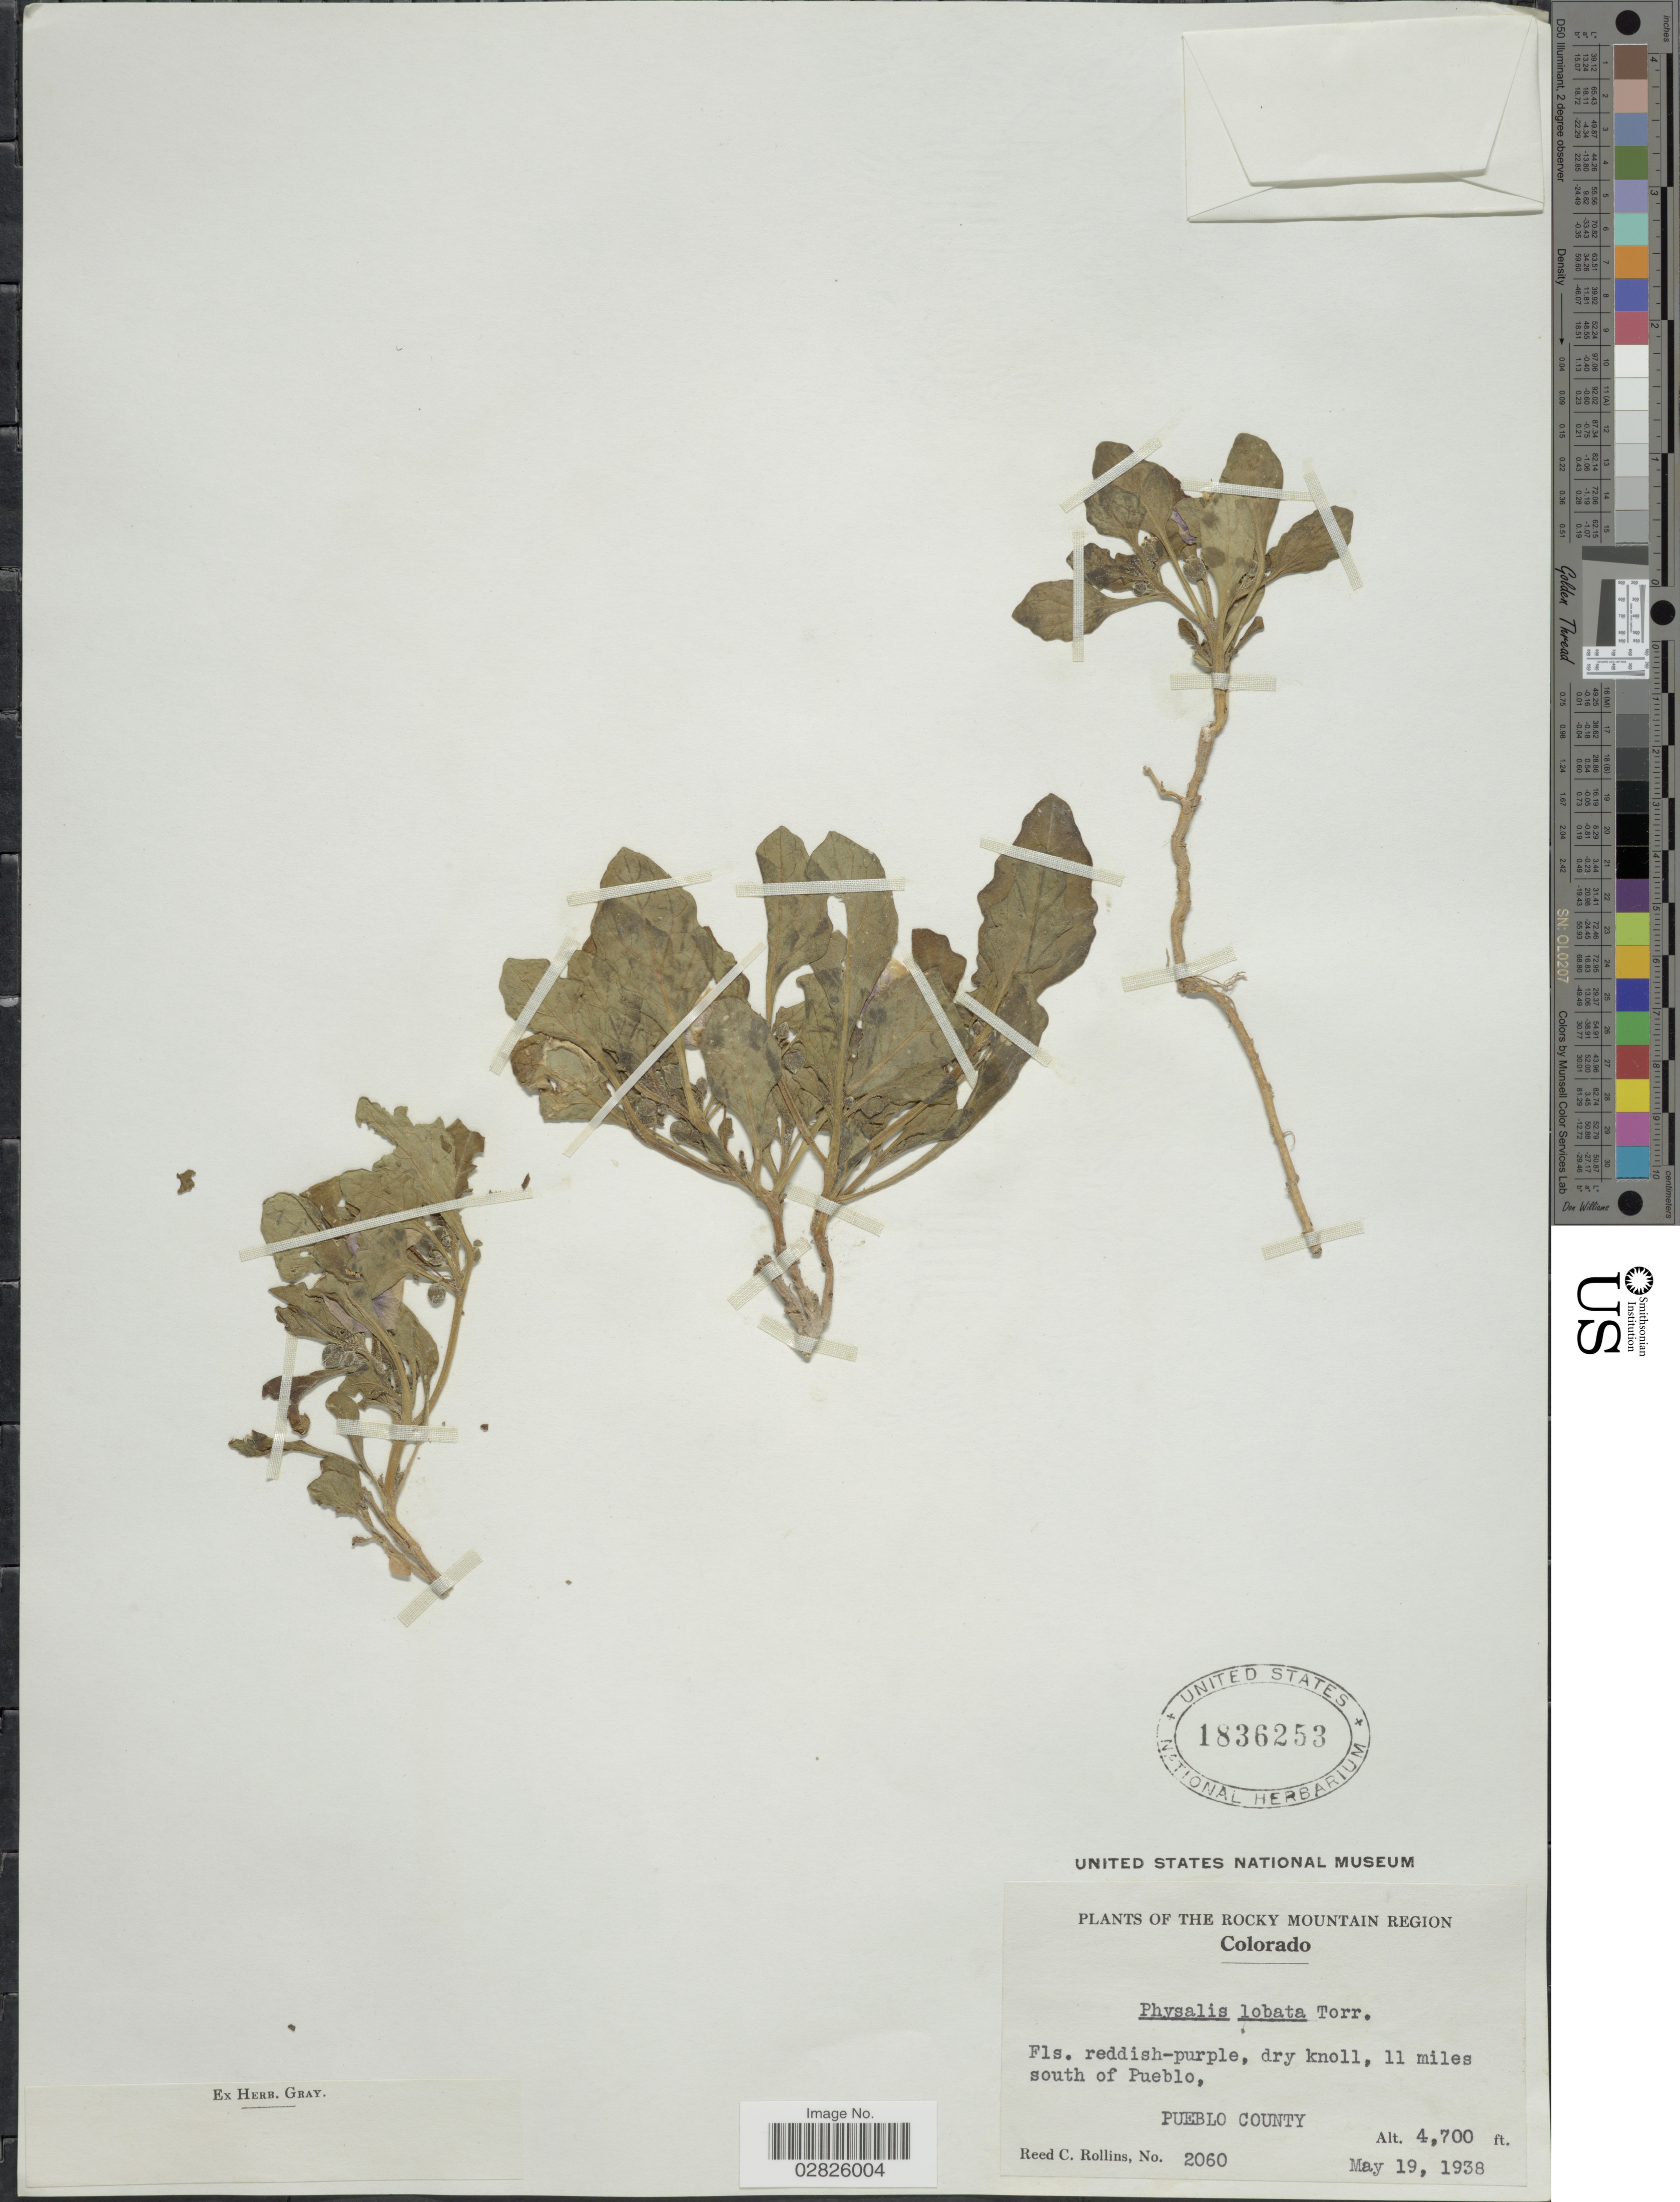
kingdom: Plantae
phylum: Tracheophyta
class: Magnoliopsida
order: Solanales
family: Solanaceae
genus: Quincula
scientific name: Quincula lobata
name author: (Torr.) Raf.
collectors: R. C. Rollins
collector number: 2060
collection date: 1938-05-19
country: United States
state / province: Colorado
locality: Rocky Mountain Region. 11 miles south of Pueblo, Pueblo County.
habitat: dry knoll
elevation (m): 1433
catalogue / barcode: US 1836253